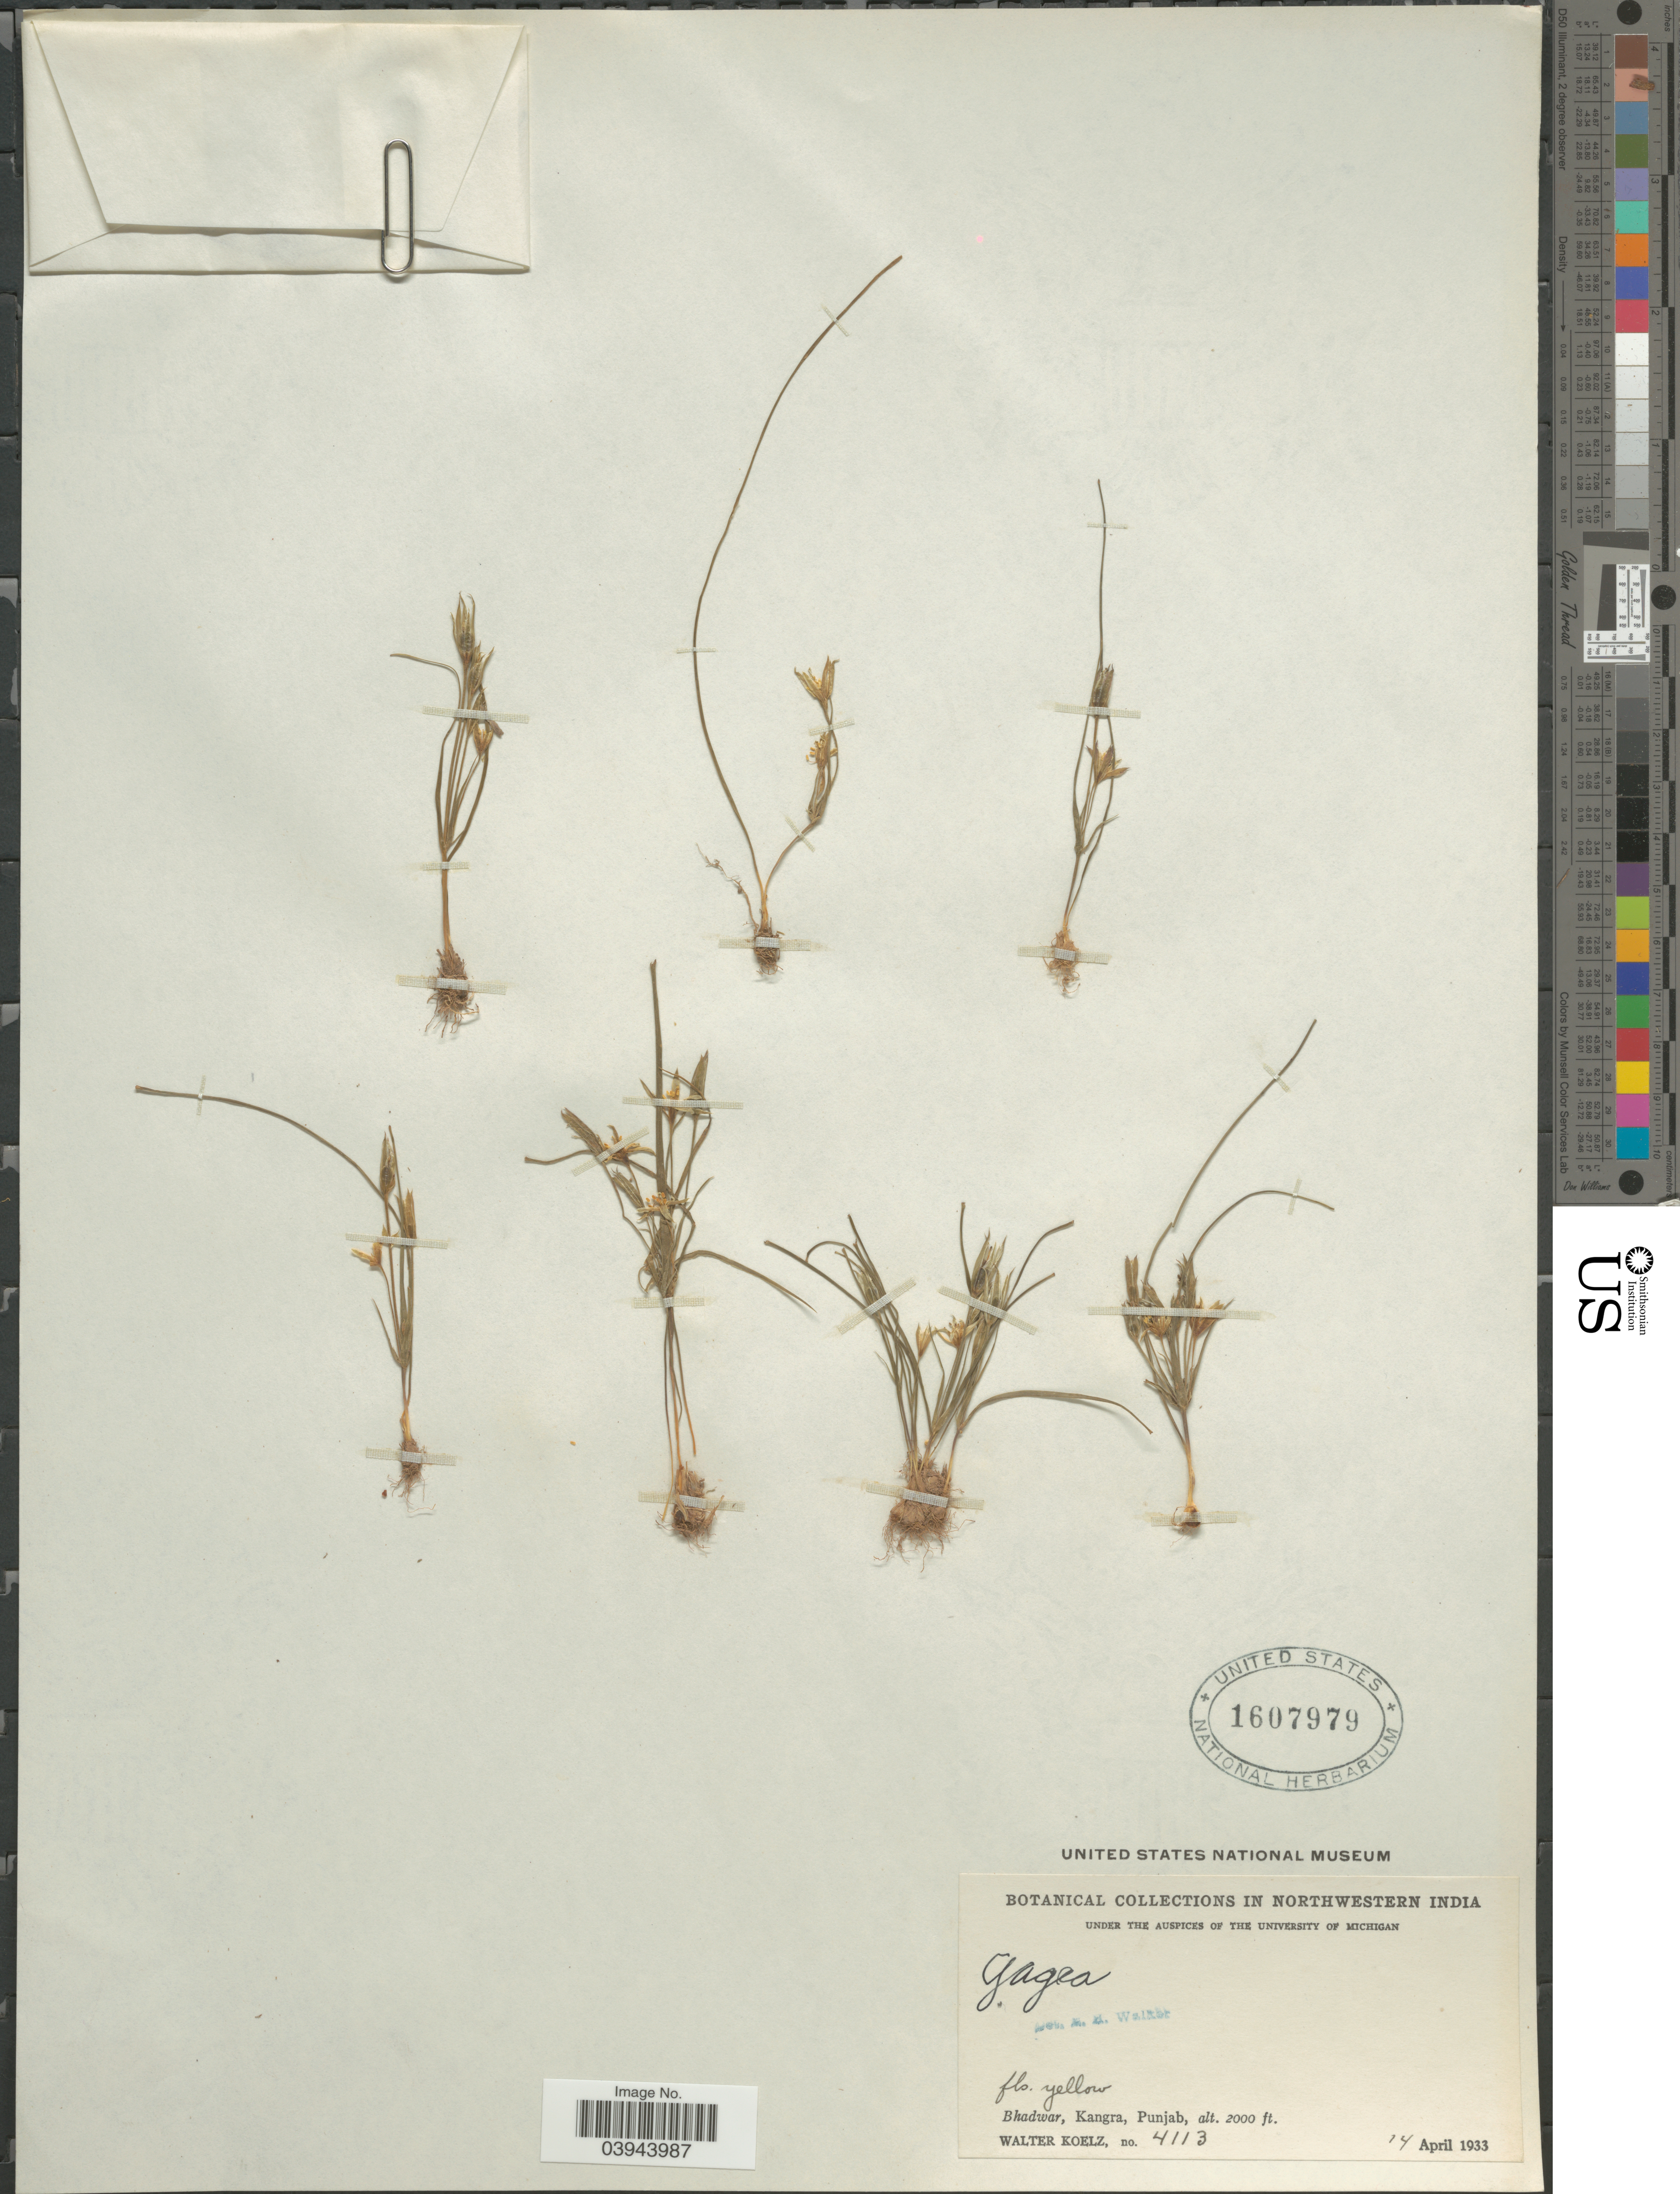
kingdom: Plantae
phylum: Tracheophyta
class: Liliopsida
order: Liliales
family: Liliaceae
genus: Gagea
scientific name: Gagea sp.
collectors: W. N. Koelz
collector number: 4113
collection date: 1933-04-14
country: India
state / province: Punjab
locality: Northwestern India. Bhadwar, Kangra.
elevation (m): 610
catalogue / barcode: US 1607979